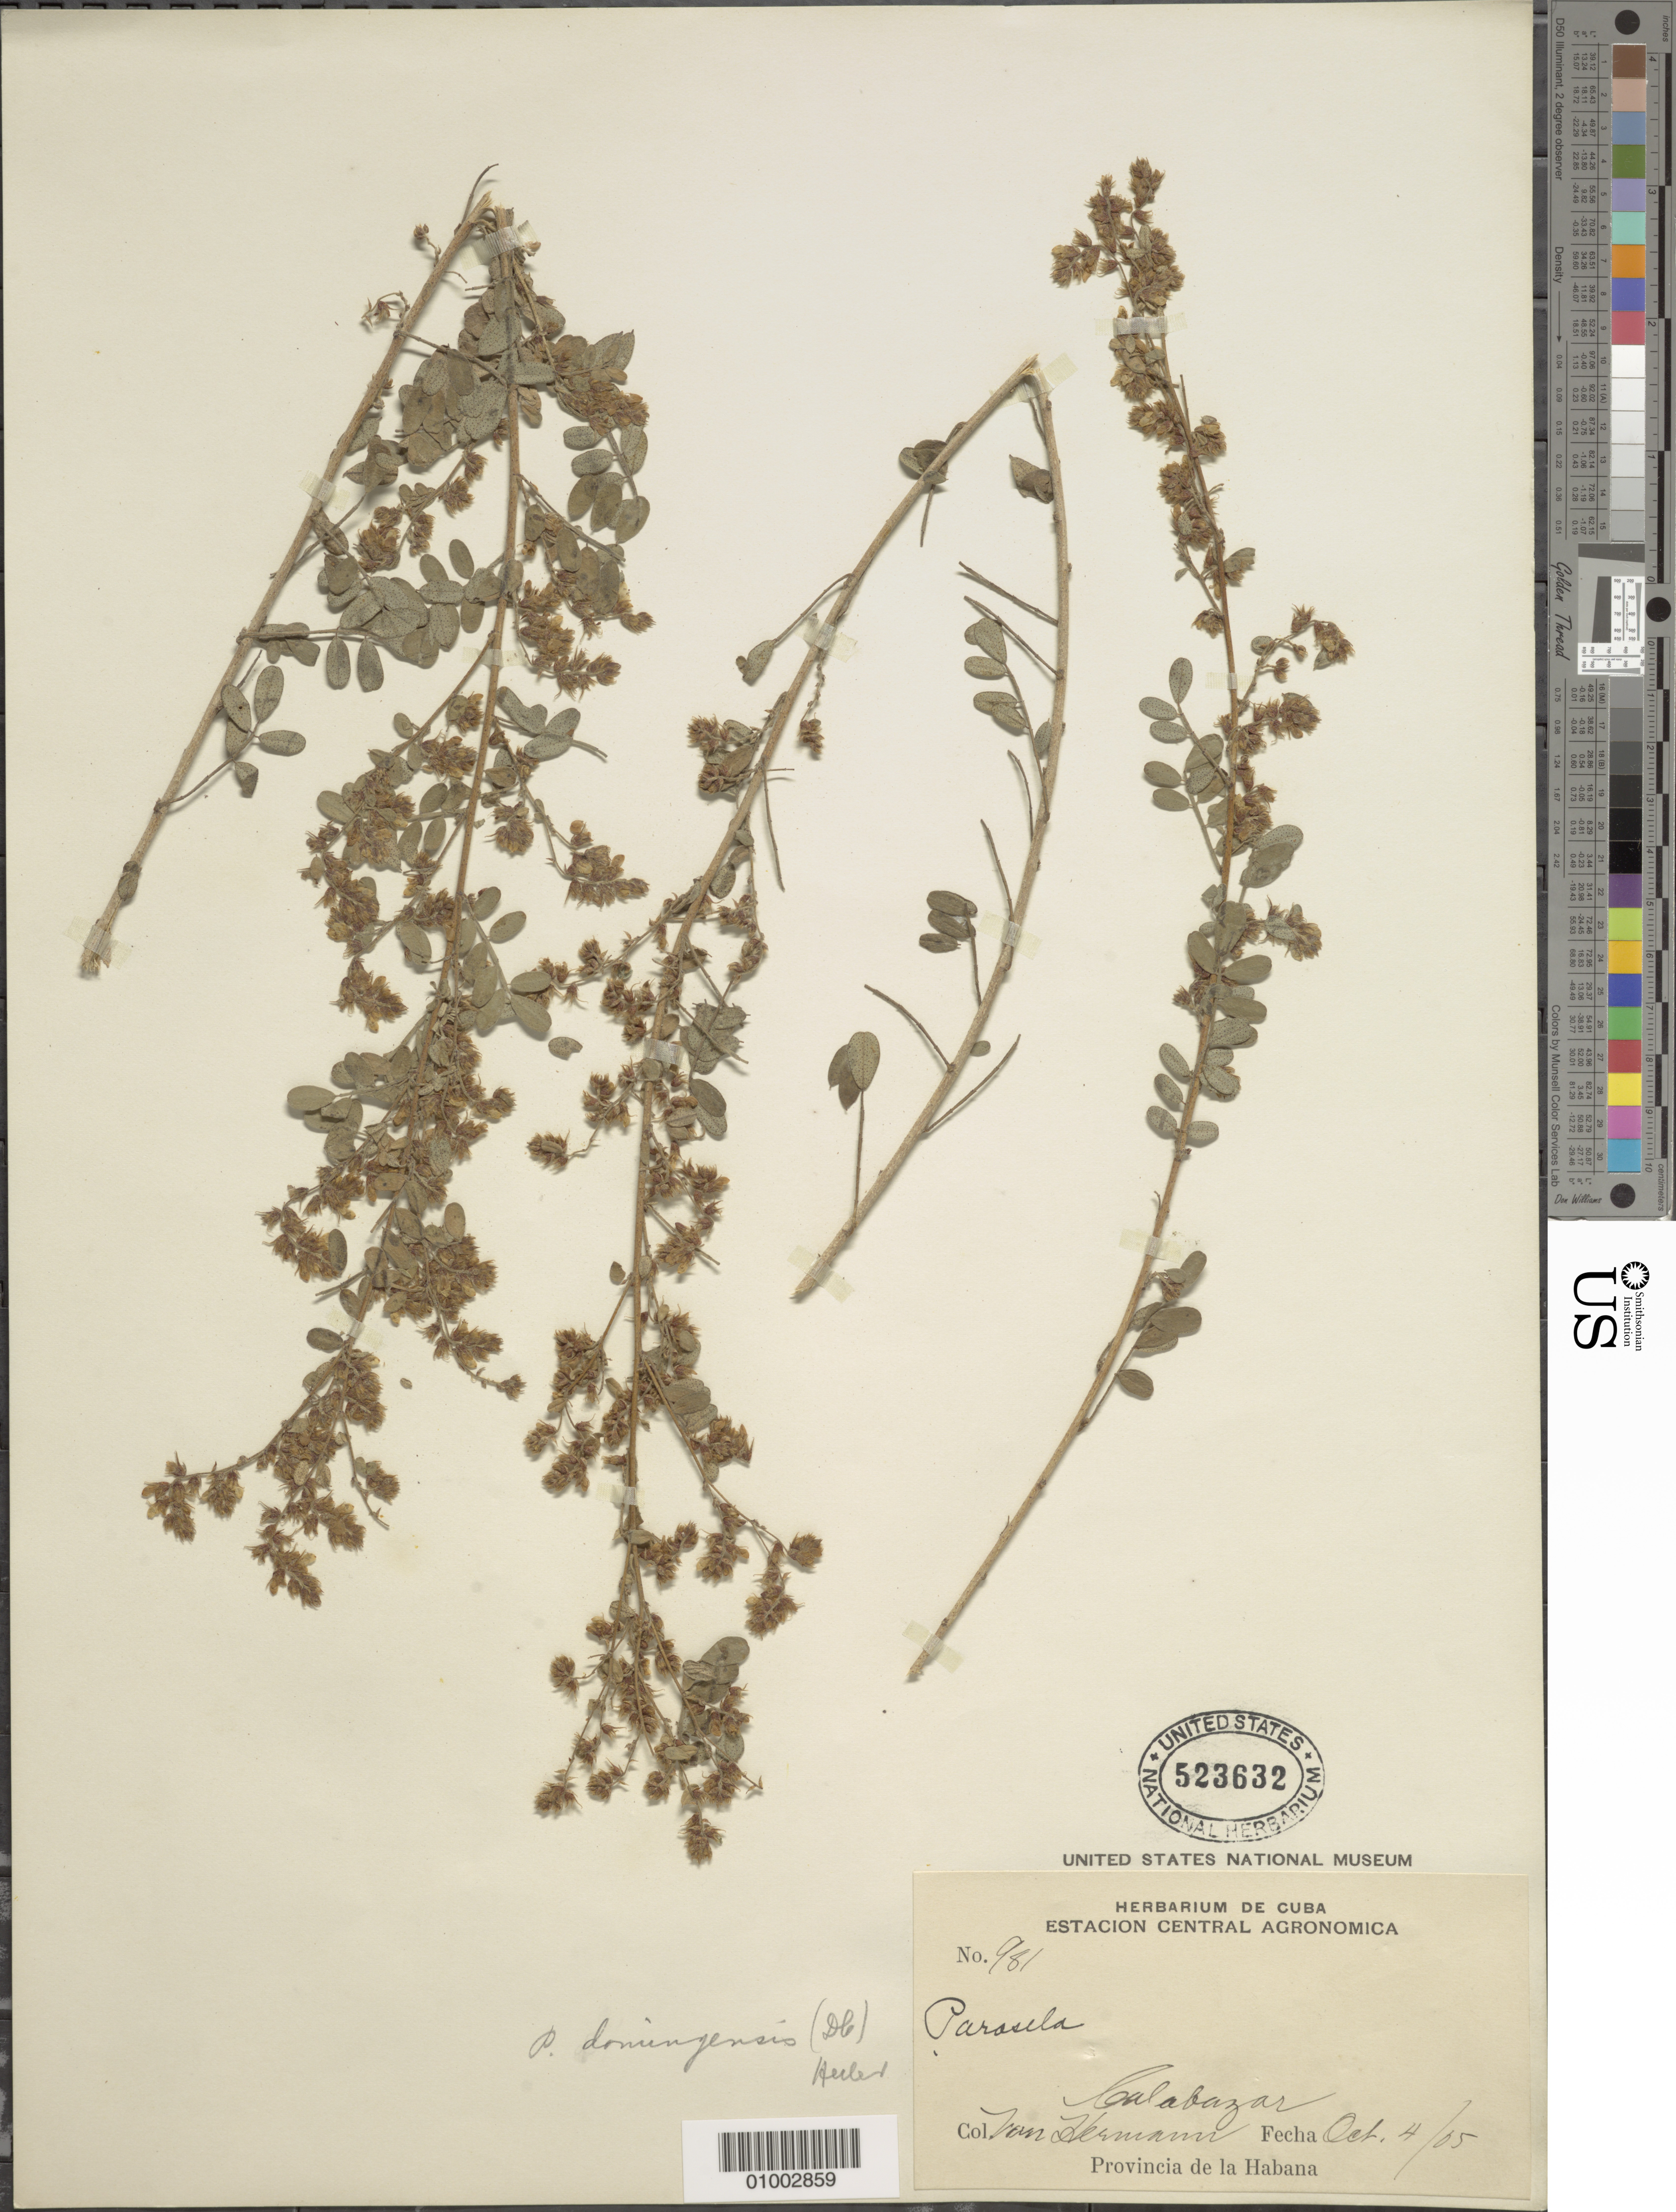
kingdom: Plantae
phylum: Tracheophyta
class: Magnoliopsida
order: Fabales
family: Fabaceae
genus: Dalea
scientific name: Dalea scandens var. paucifolia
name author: (J.M. Coult.) Barneby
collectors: V. Hermann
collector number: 981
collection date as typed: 04 Oct 1905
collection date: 1905-10-04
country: Cuba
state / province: La Habana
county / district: Municipio de Boyeros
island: Cuba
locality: Calabazar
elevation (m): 60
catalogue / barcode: US 523632